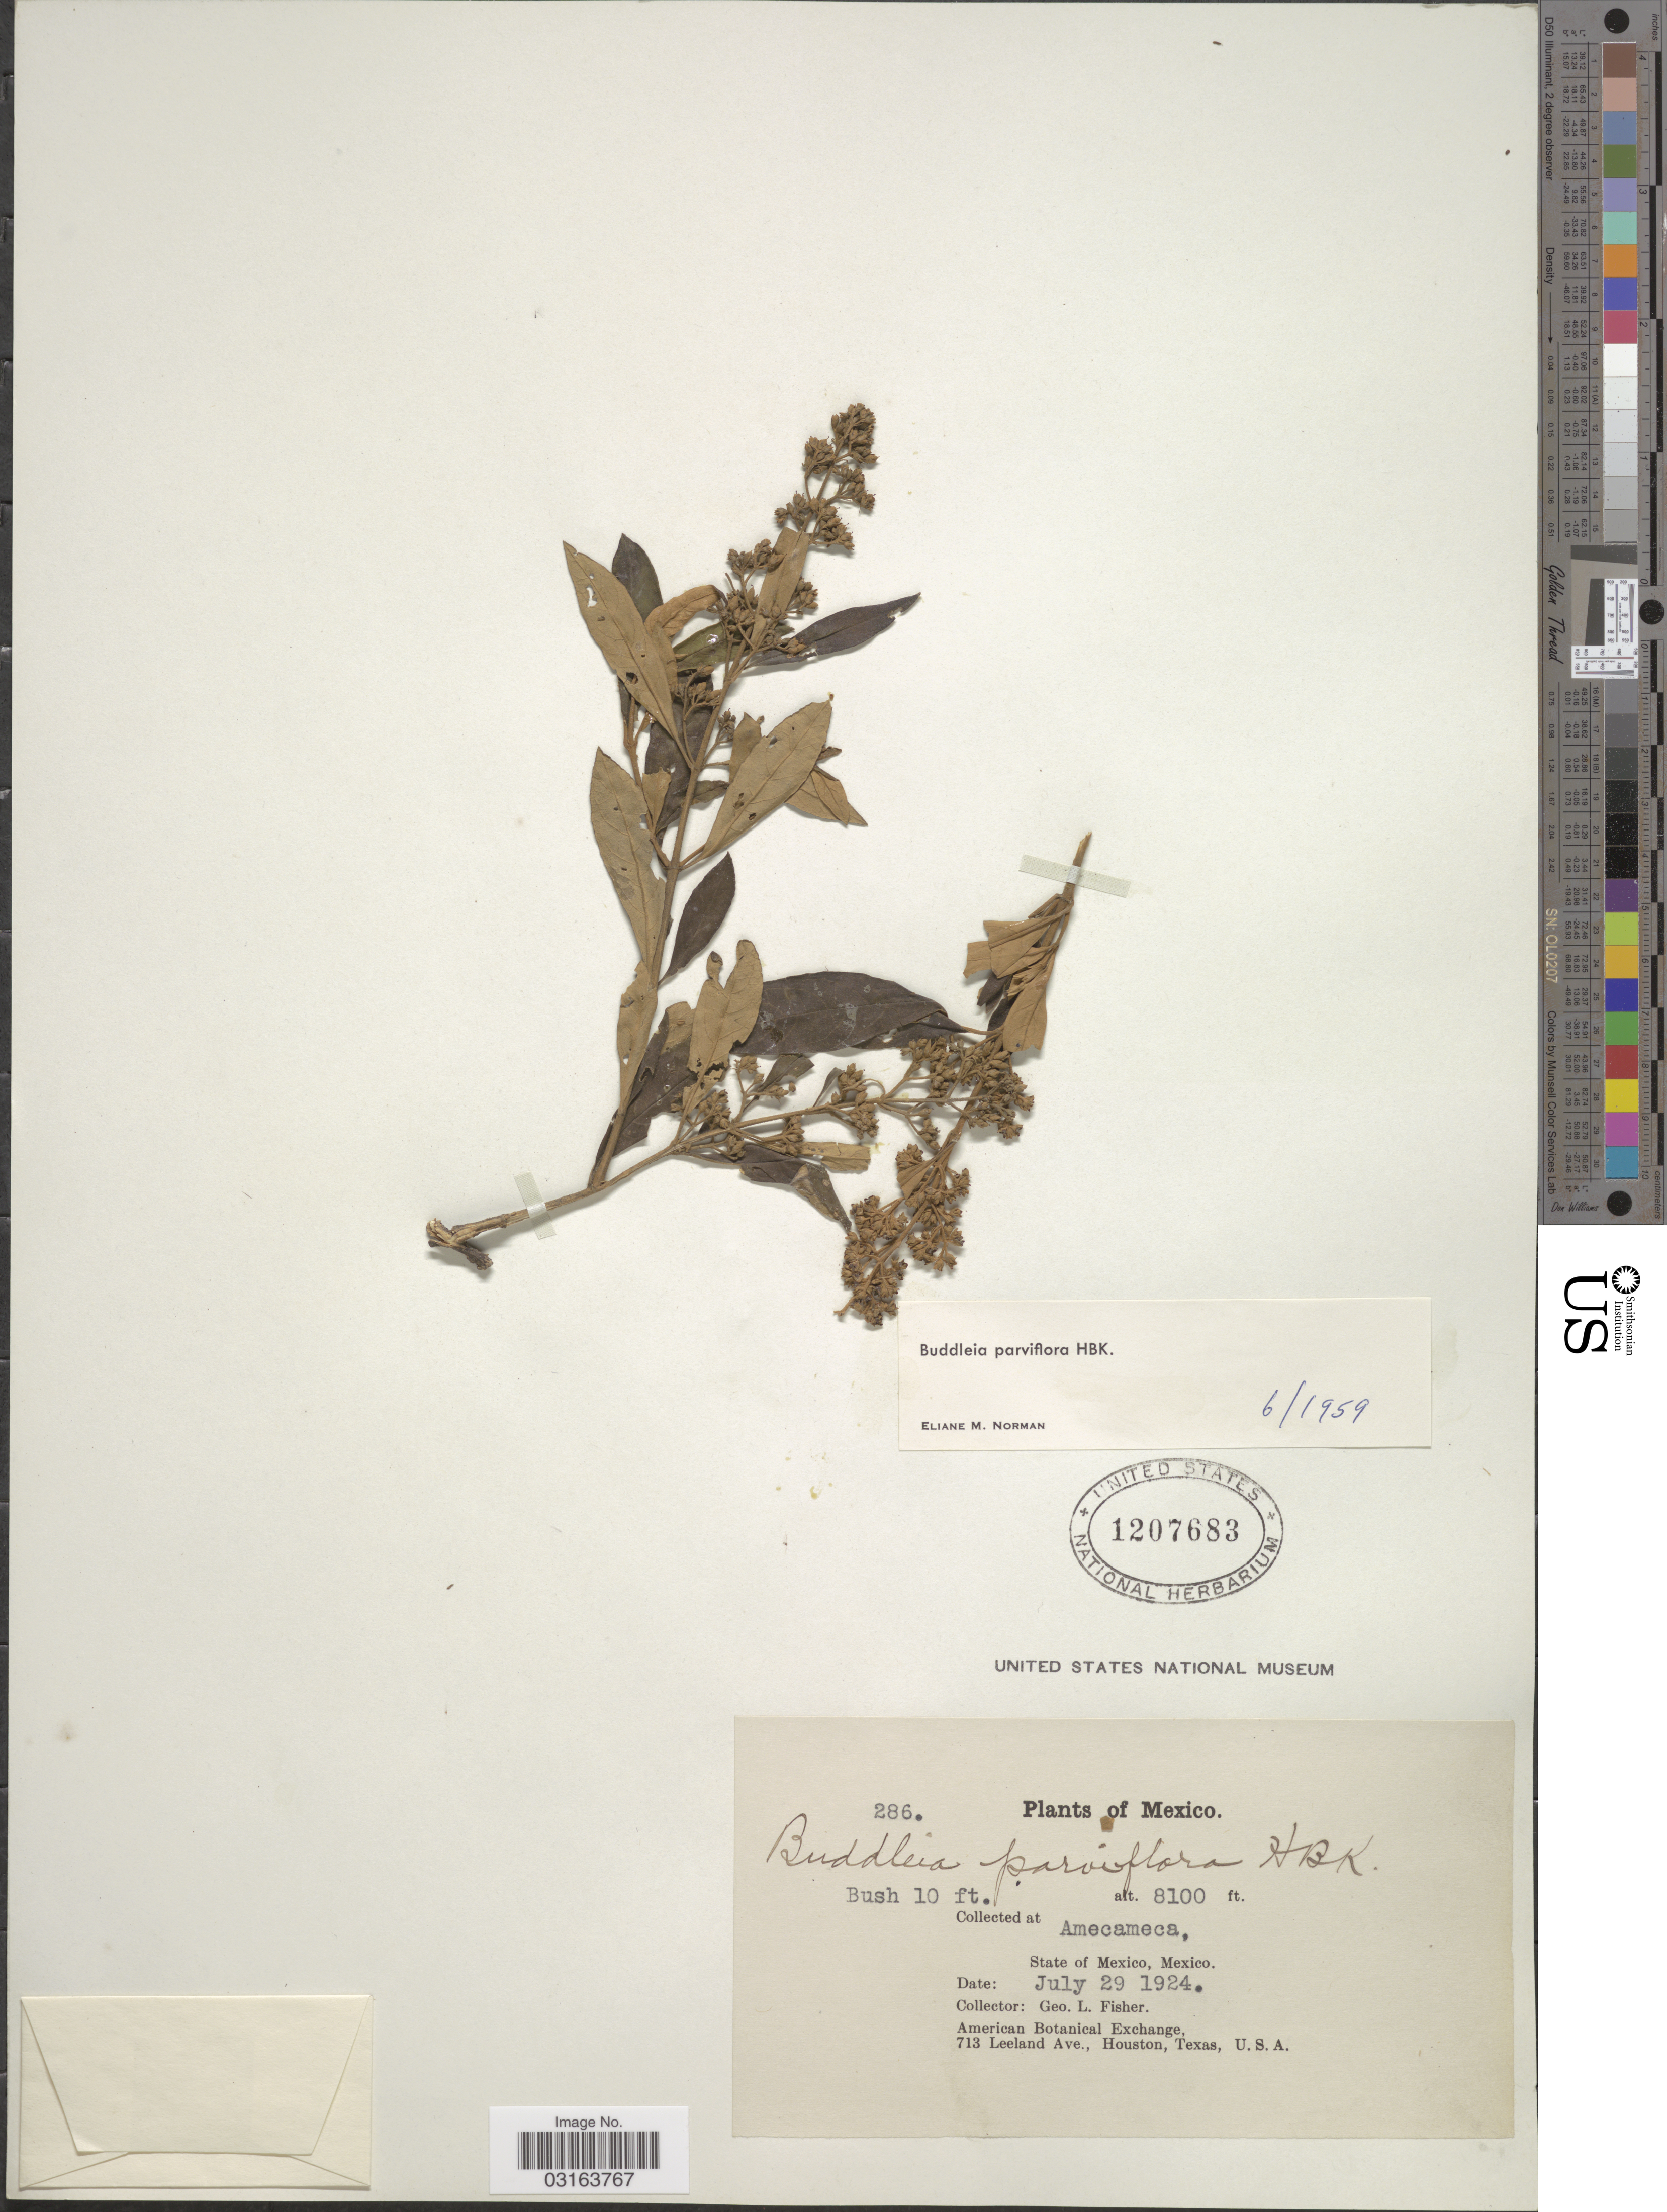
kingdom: Plantae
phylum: Tracheophyta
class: Magnoliopsida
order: Lamiales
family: Scrophulariaceae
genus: Buddleja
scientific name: Buddleja parviflora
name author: Kunth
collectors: G. L. Fisher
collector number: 286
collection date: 1924-07-29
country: Mexico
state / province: México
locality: Amecameca.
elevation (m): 2469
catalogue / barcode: US 1207683